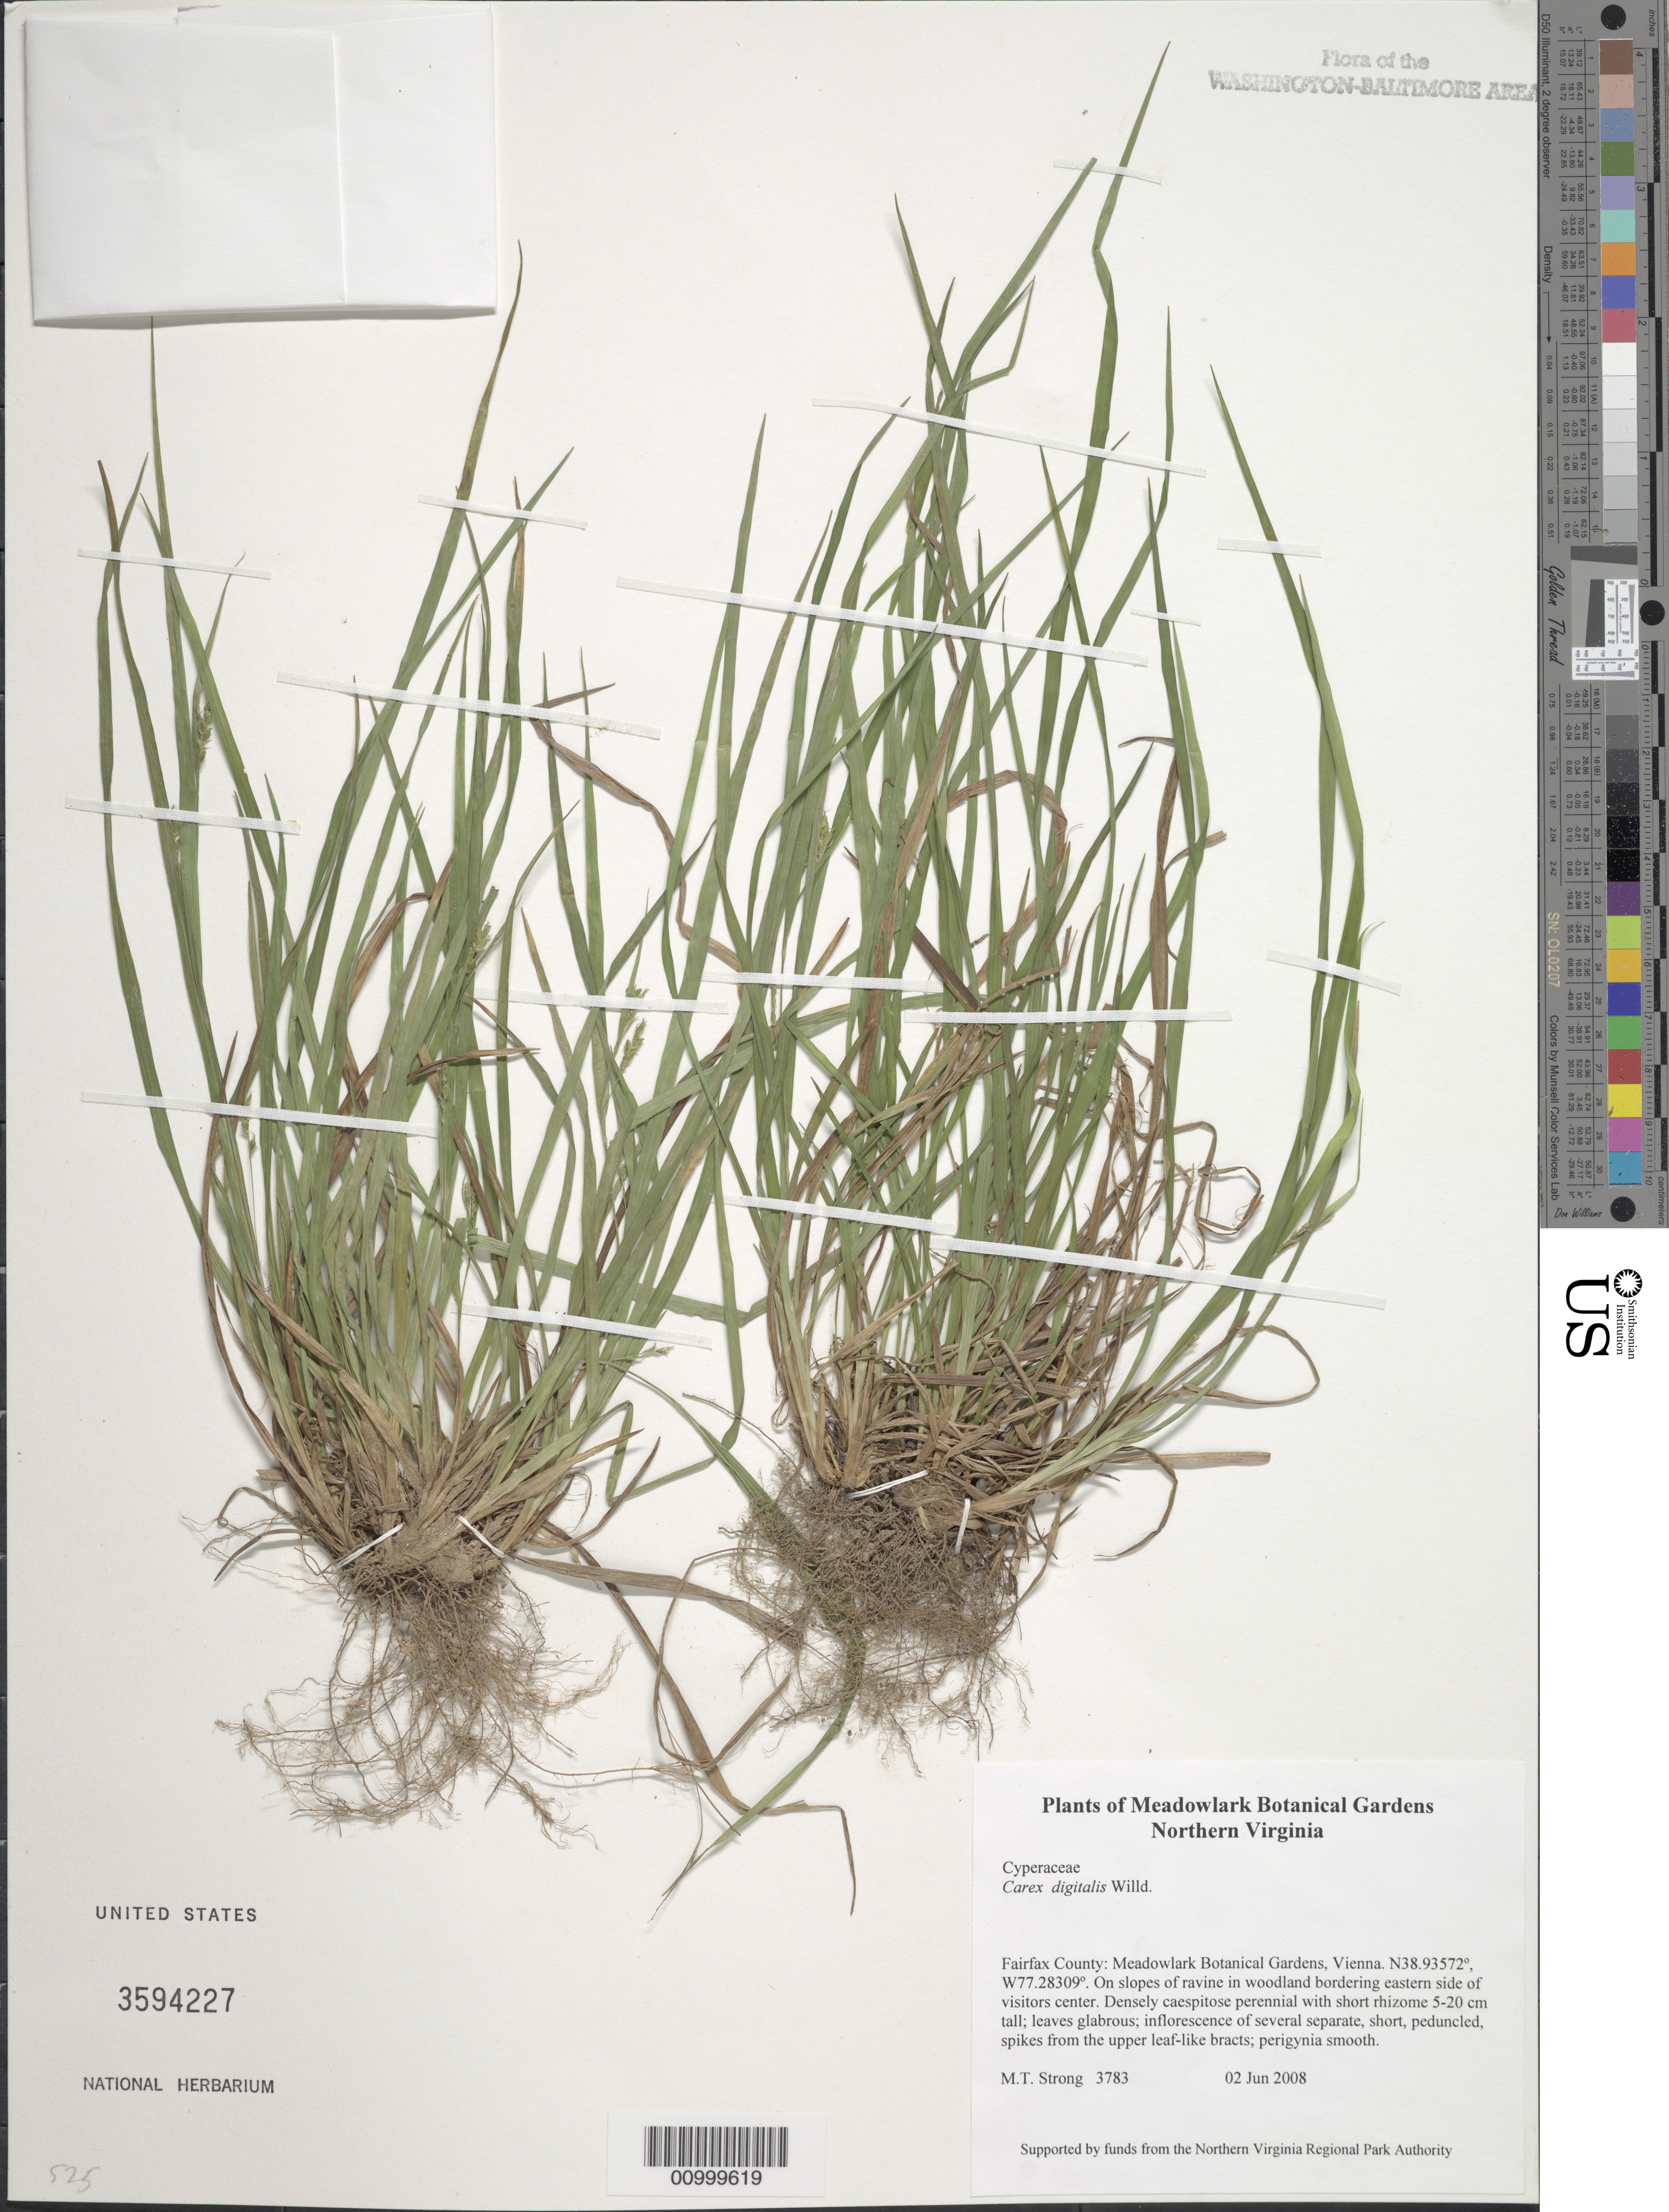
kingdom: Plantae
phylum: Tracheophyta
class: Liliopsida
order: Poales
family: Cyperaceae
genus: Carex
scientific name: Carex digitalis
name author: Willd.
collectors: M. T. Strong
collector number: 3783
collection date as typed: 02 Jun 2008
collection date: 2008-06-02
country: United States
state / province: Virginia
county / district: Fairfax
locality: Meadowlark Botanical Gardens, Vienna.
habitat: On slopes of ravine in woodland bordering on eastern side of visitors center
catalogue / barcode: US 3594227